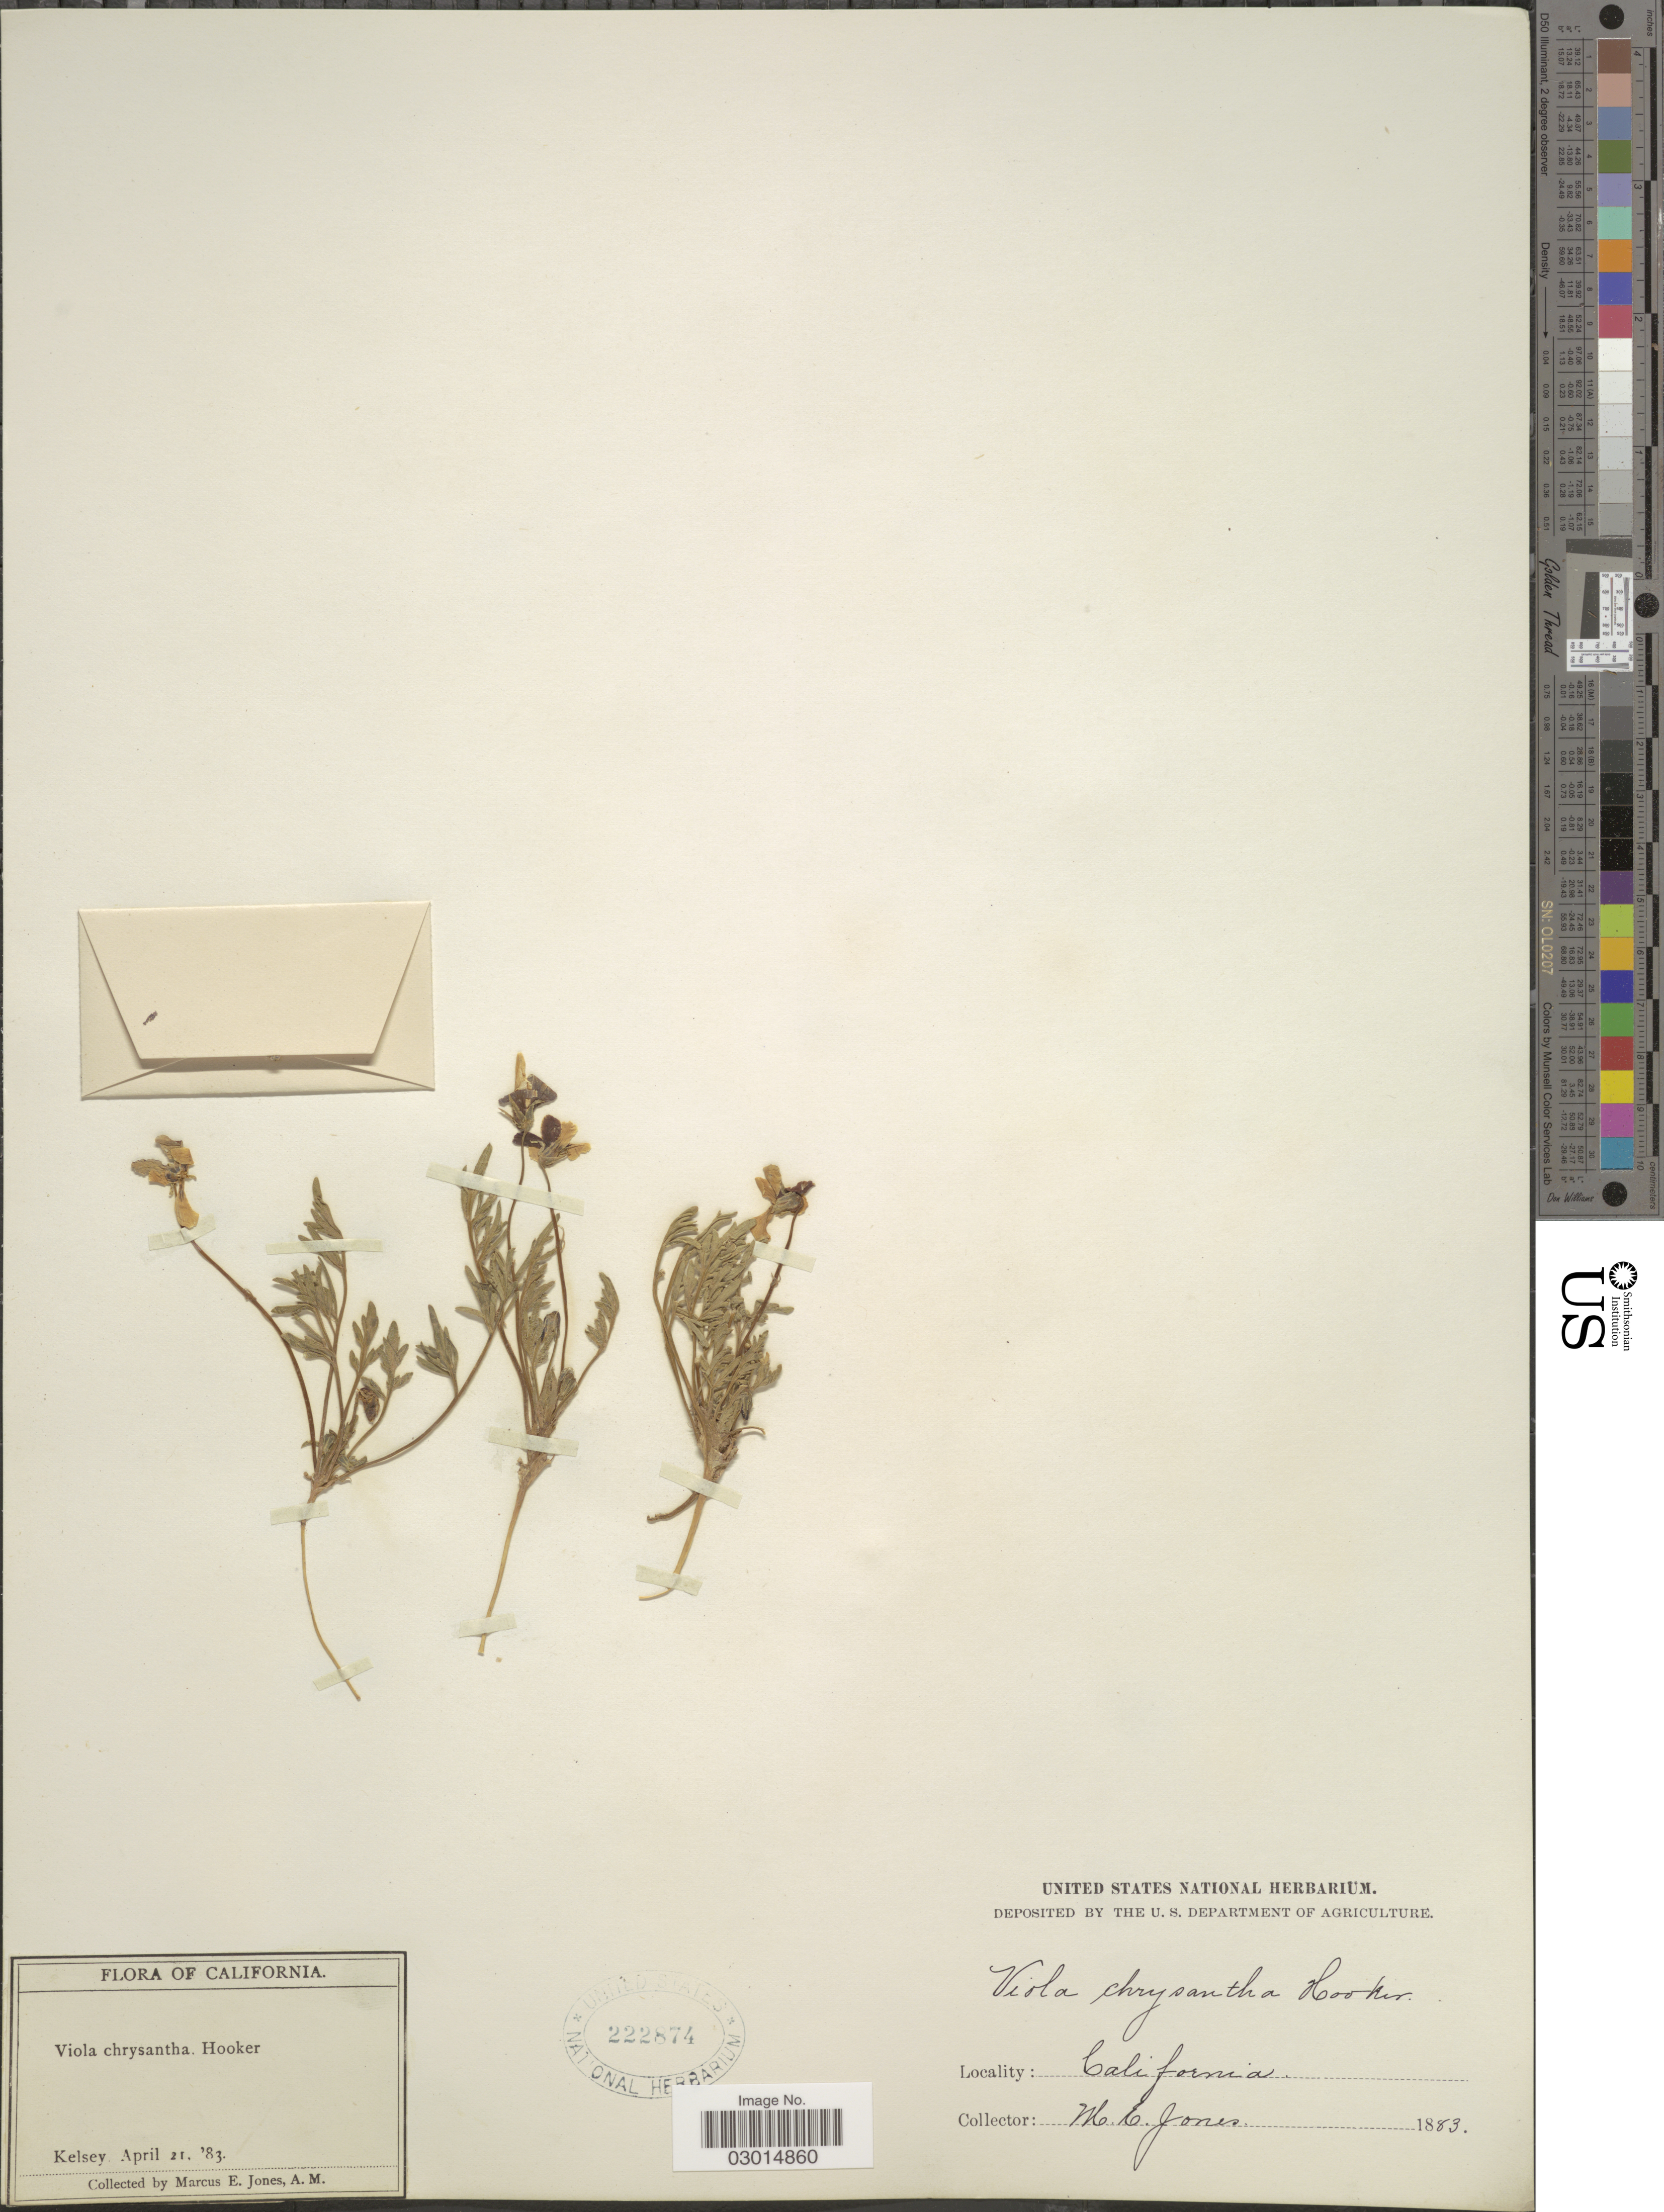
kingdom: Plantae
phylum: Tracheophyta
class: Magnoliopsida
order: Malpighiales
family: Violaceae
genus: Viola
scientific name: Viola douglasii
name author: Steud.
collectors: M. E. Jones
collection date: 1883-04-21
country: United States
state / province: California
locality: Kelsey.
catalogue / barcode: US 222874